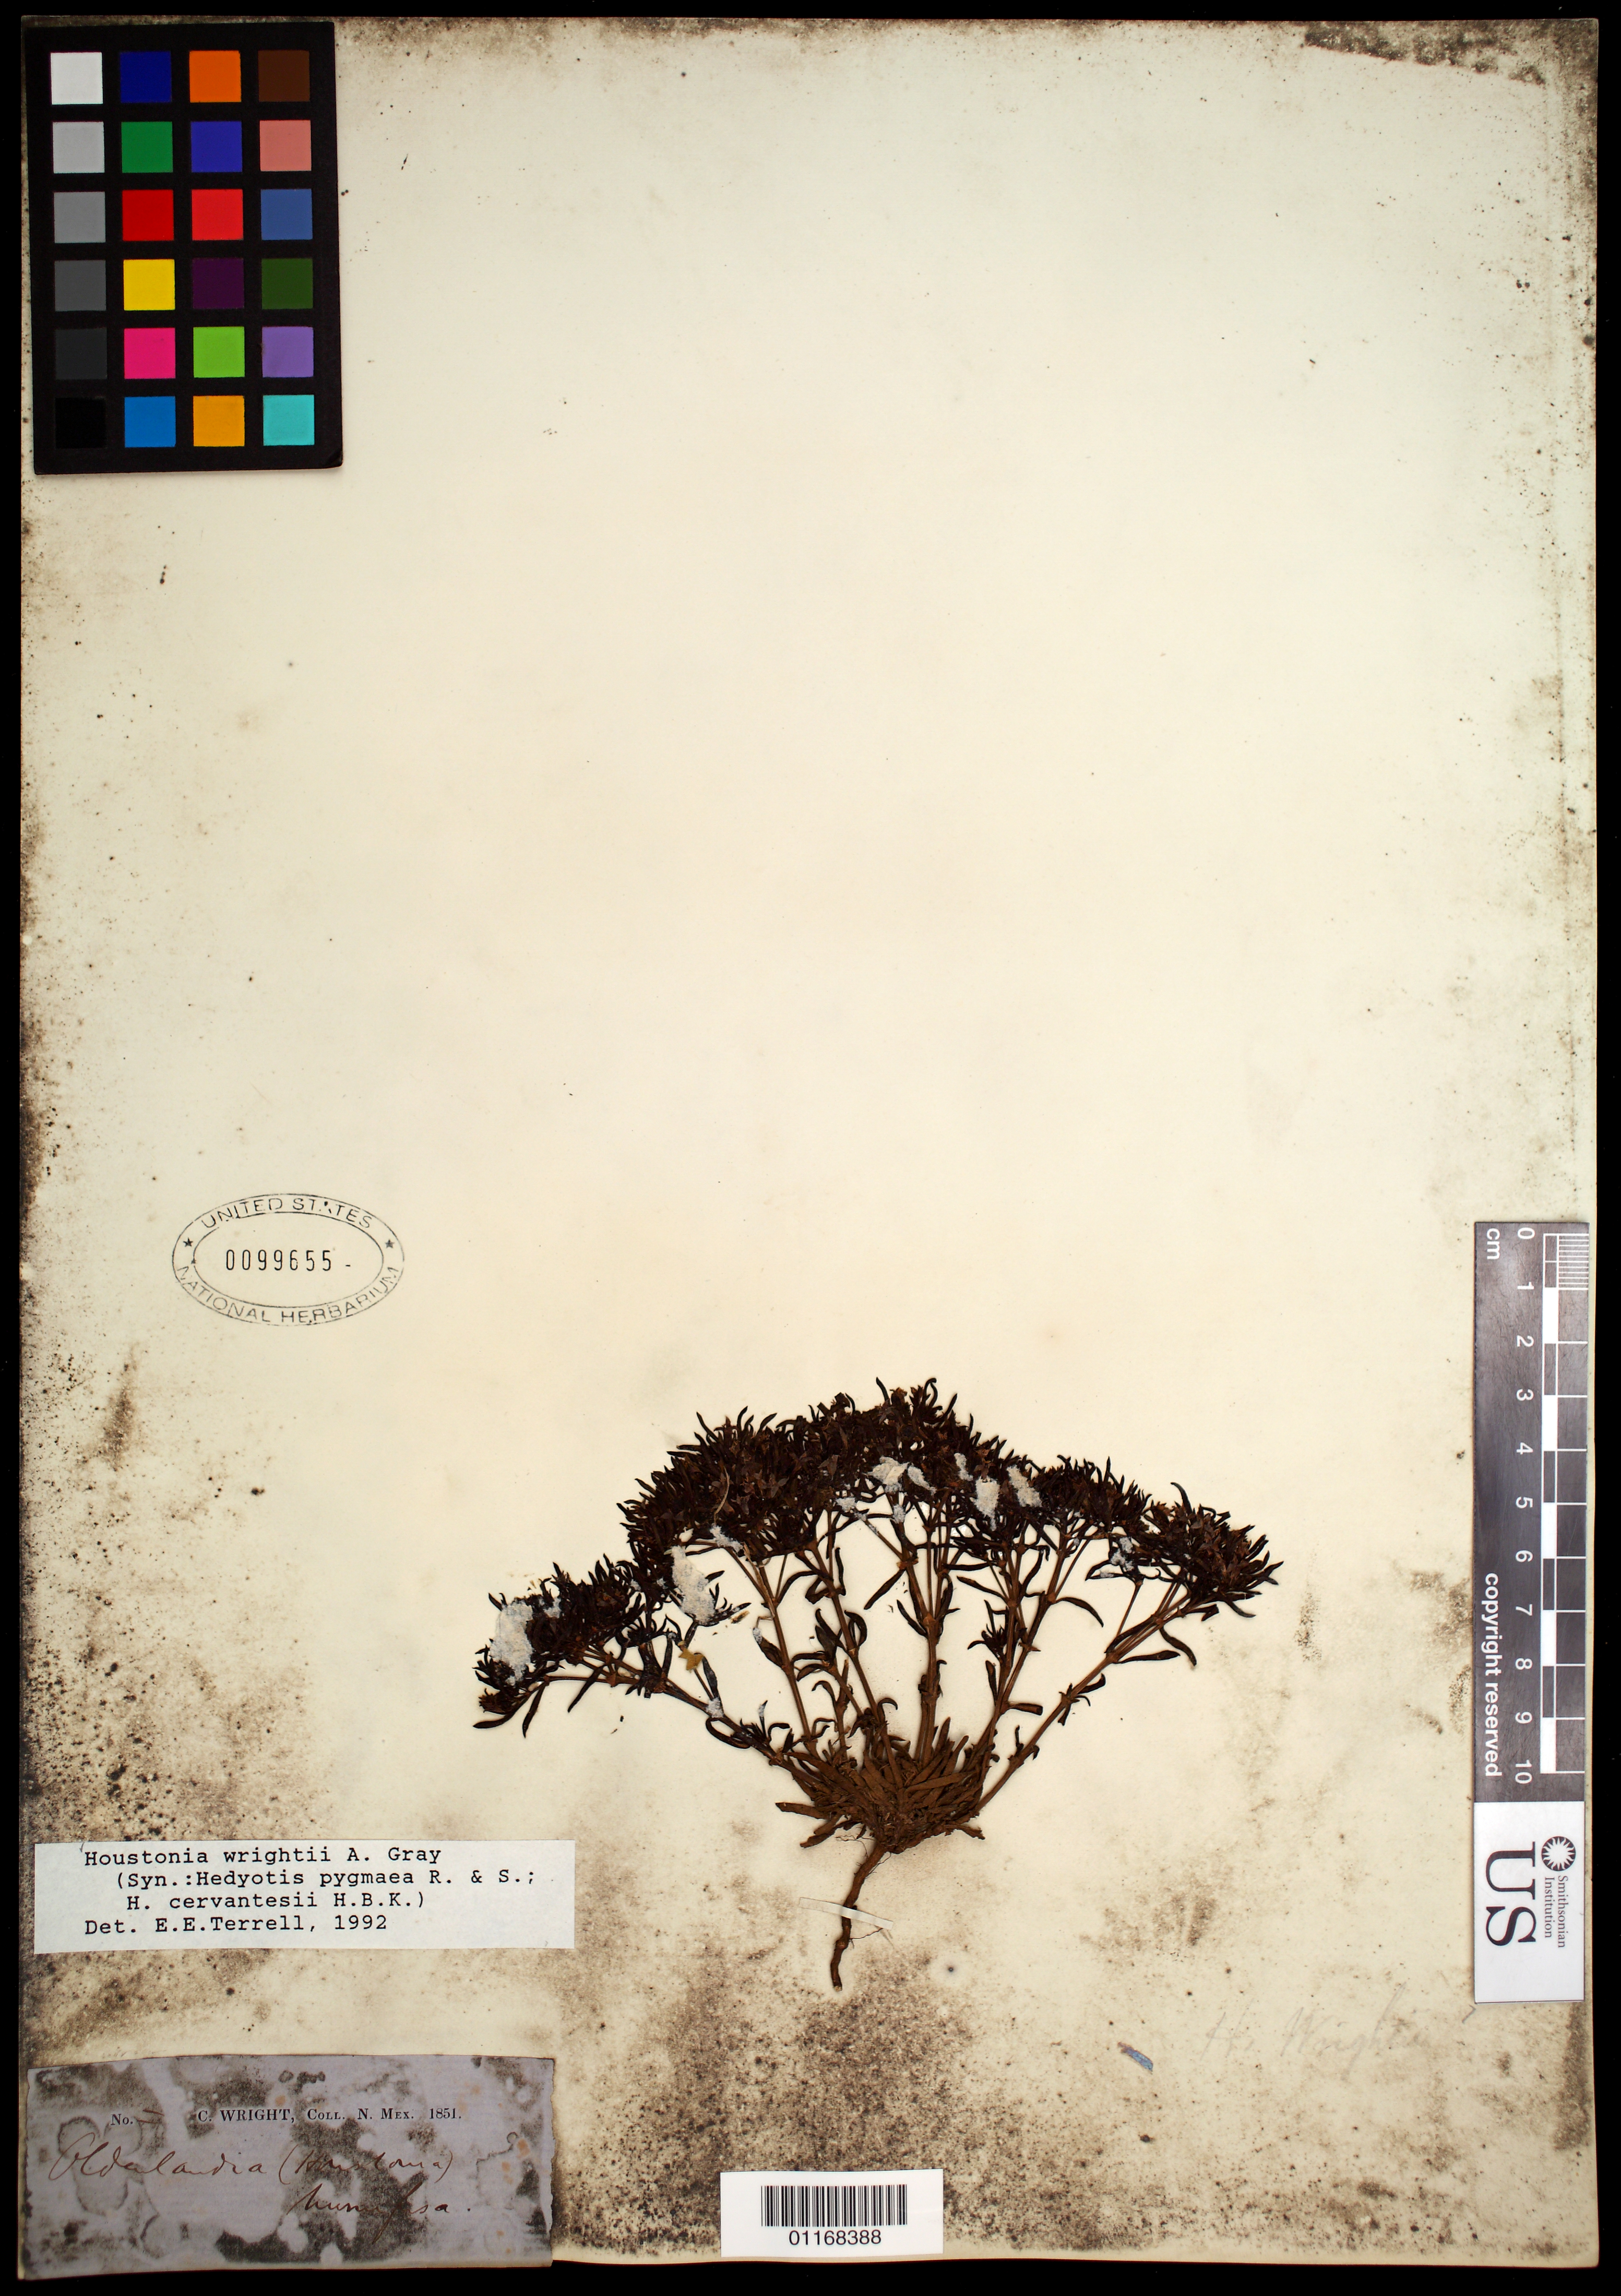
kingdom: Plantae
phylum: Tracheophyta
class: Magnoliopsida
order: Gentianales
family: Rubiaceae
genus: Houstonia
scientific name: Houstonia wrightii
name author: (A. Gray) A. Gray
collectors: C. Wright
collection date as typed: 1851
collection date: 1851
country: United States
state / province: New Mexico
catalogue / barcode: US 99655